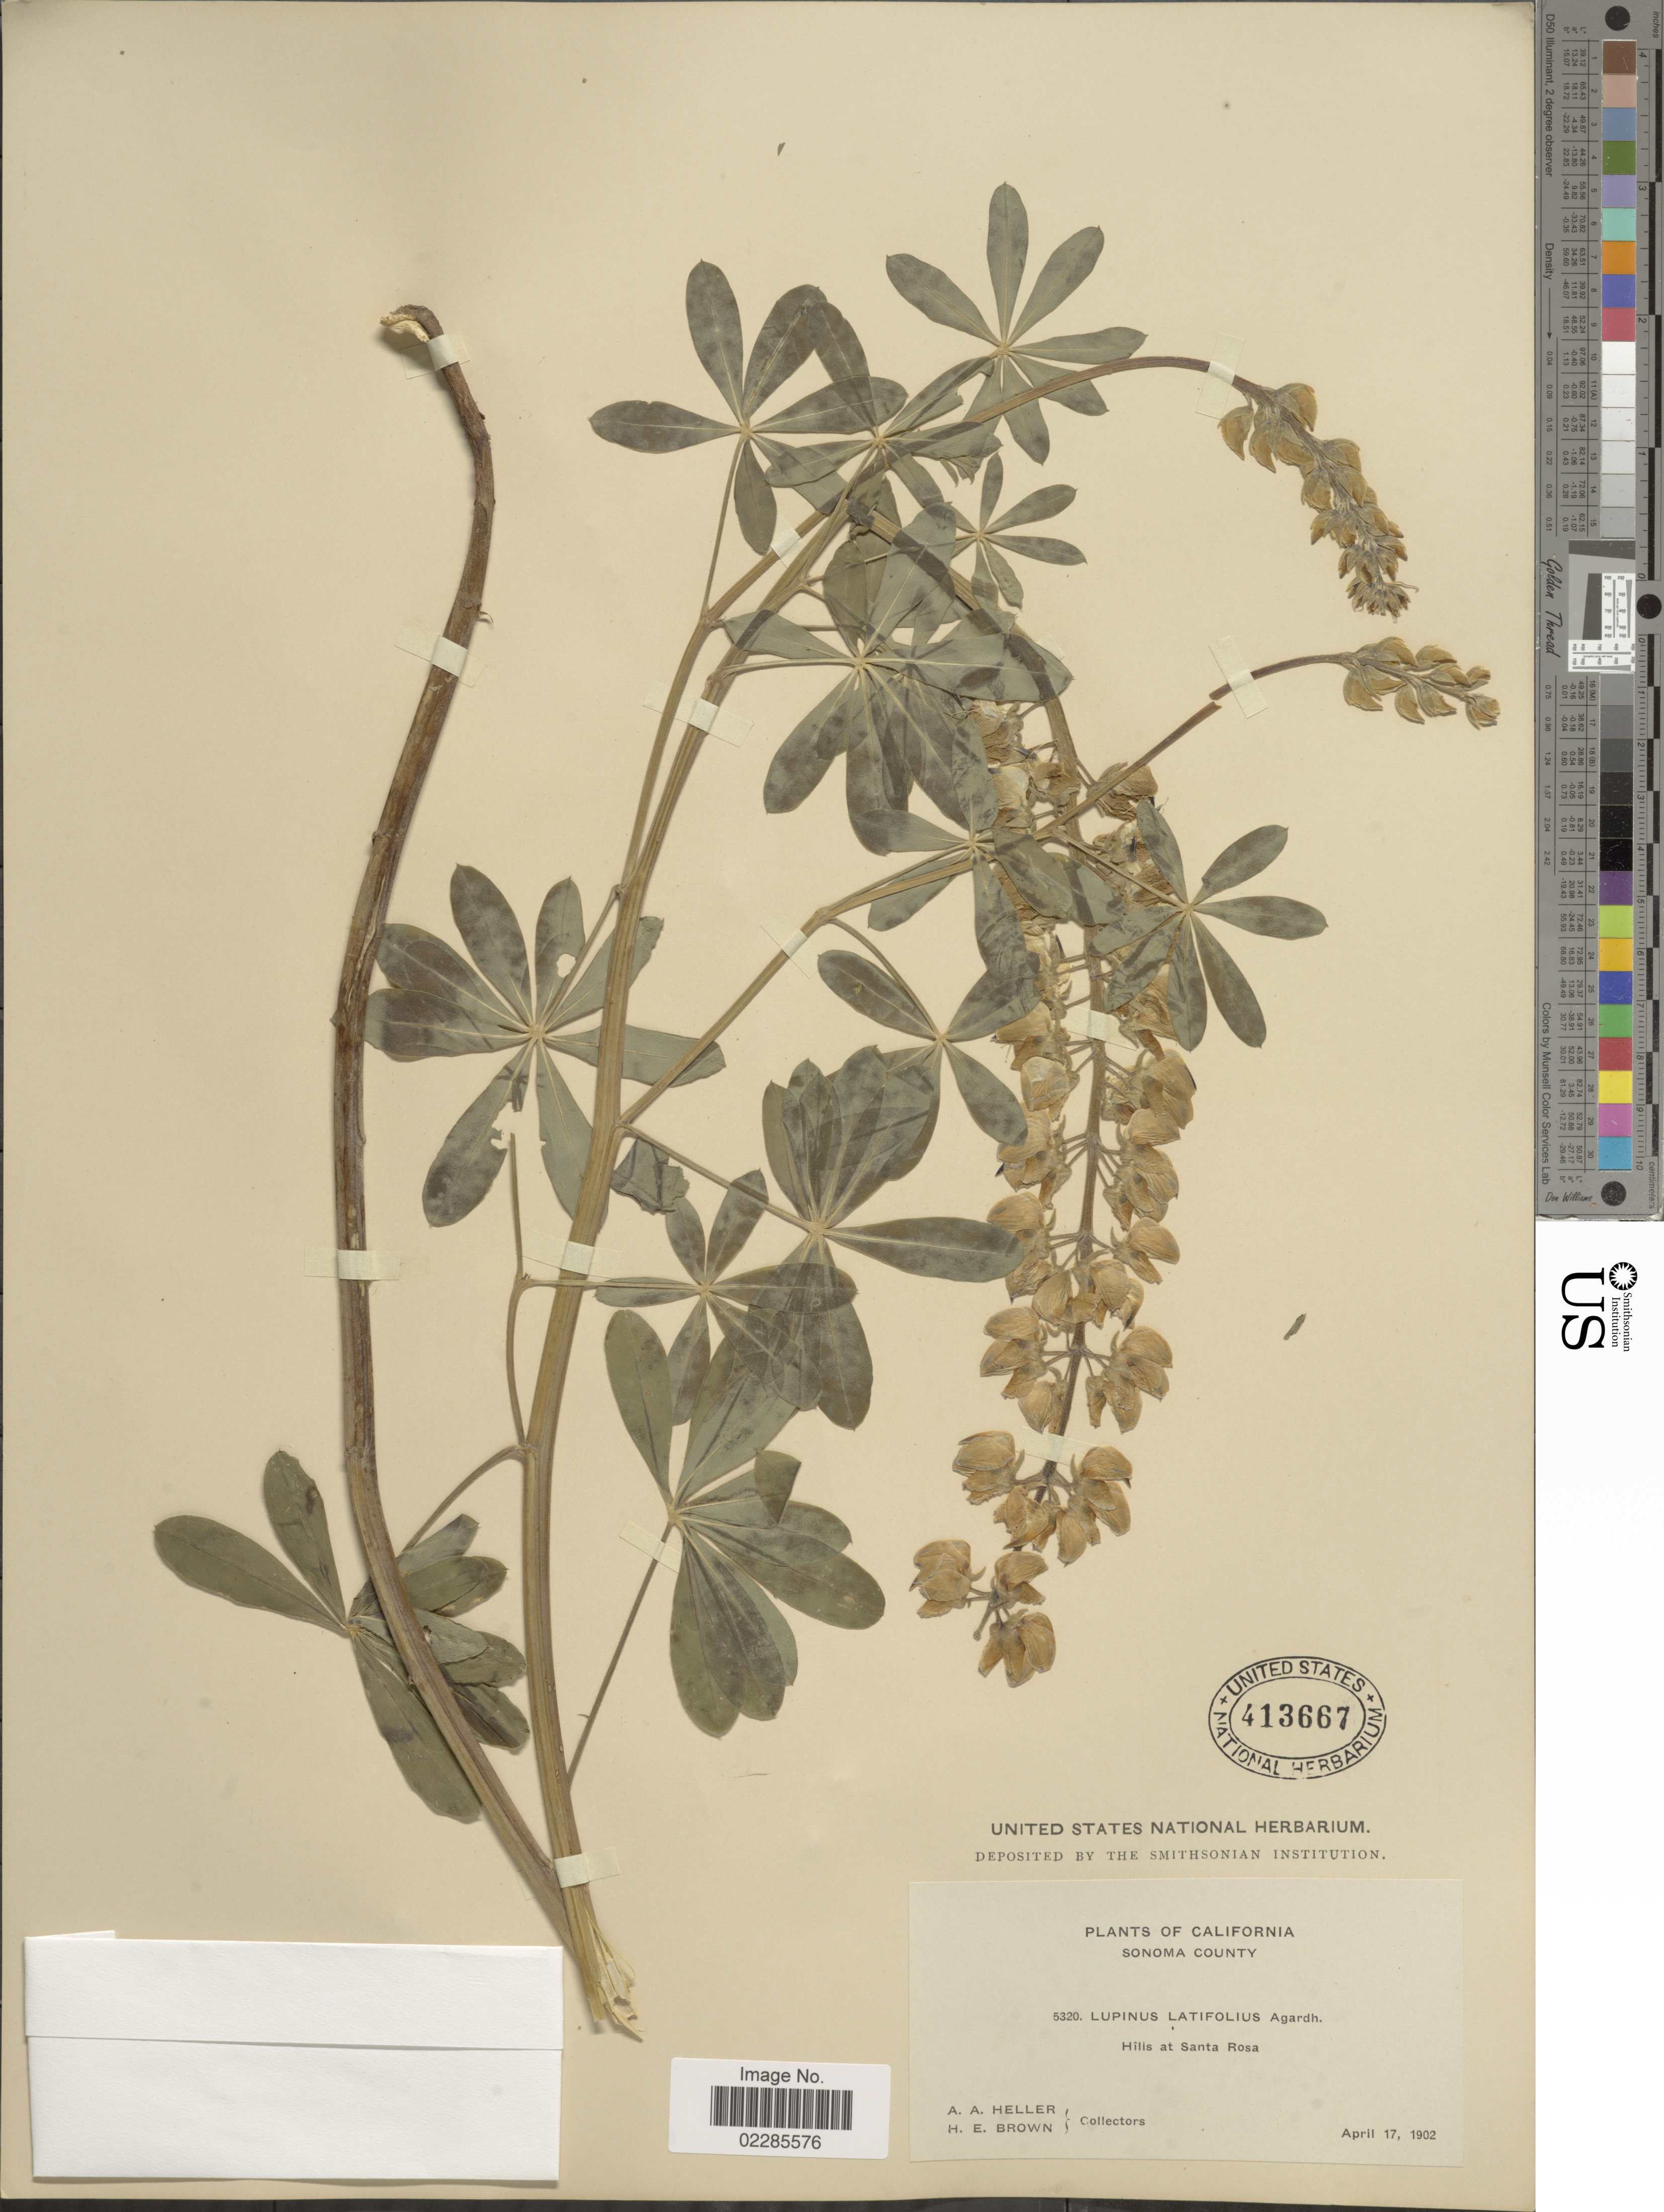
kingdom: Plantae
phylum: Tracheophyta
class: Magnoliopsida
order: Fabales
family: Fabaceae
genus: Lupinus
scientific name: Lupinus latifolius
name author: Lindl. ex J. Agardh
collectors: A. A. Heller & H. E. Brown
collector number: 5320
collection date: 1902-04-17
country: United States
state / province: California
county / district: Sonoma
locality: Sonoma County, Hills at Santa Rosa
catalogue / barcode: US 413667